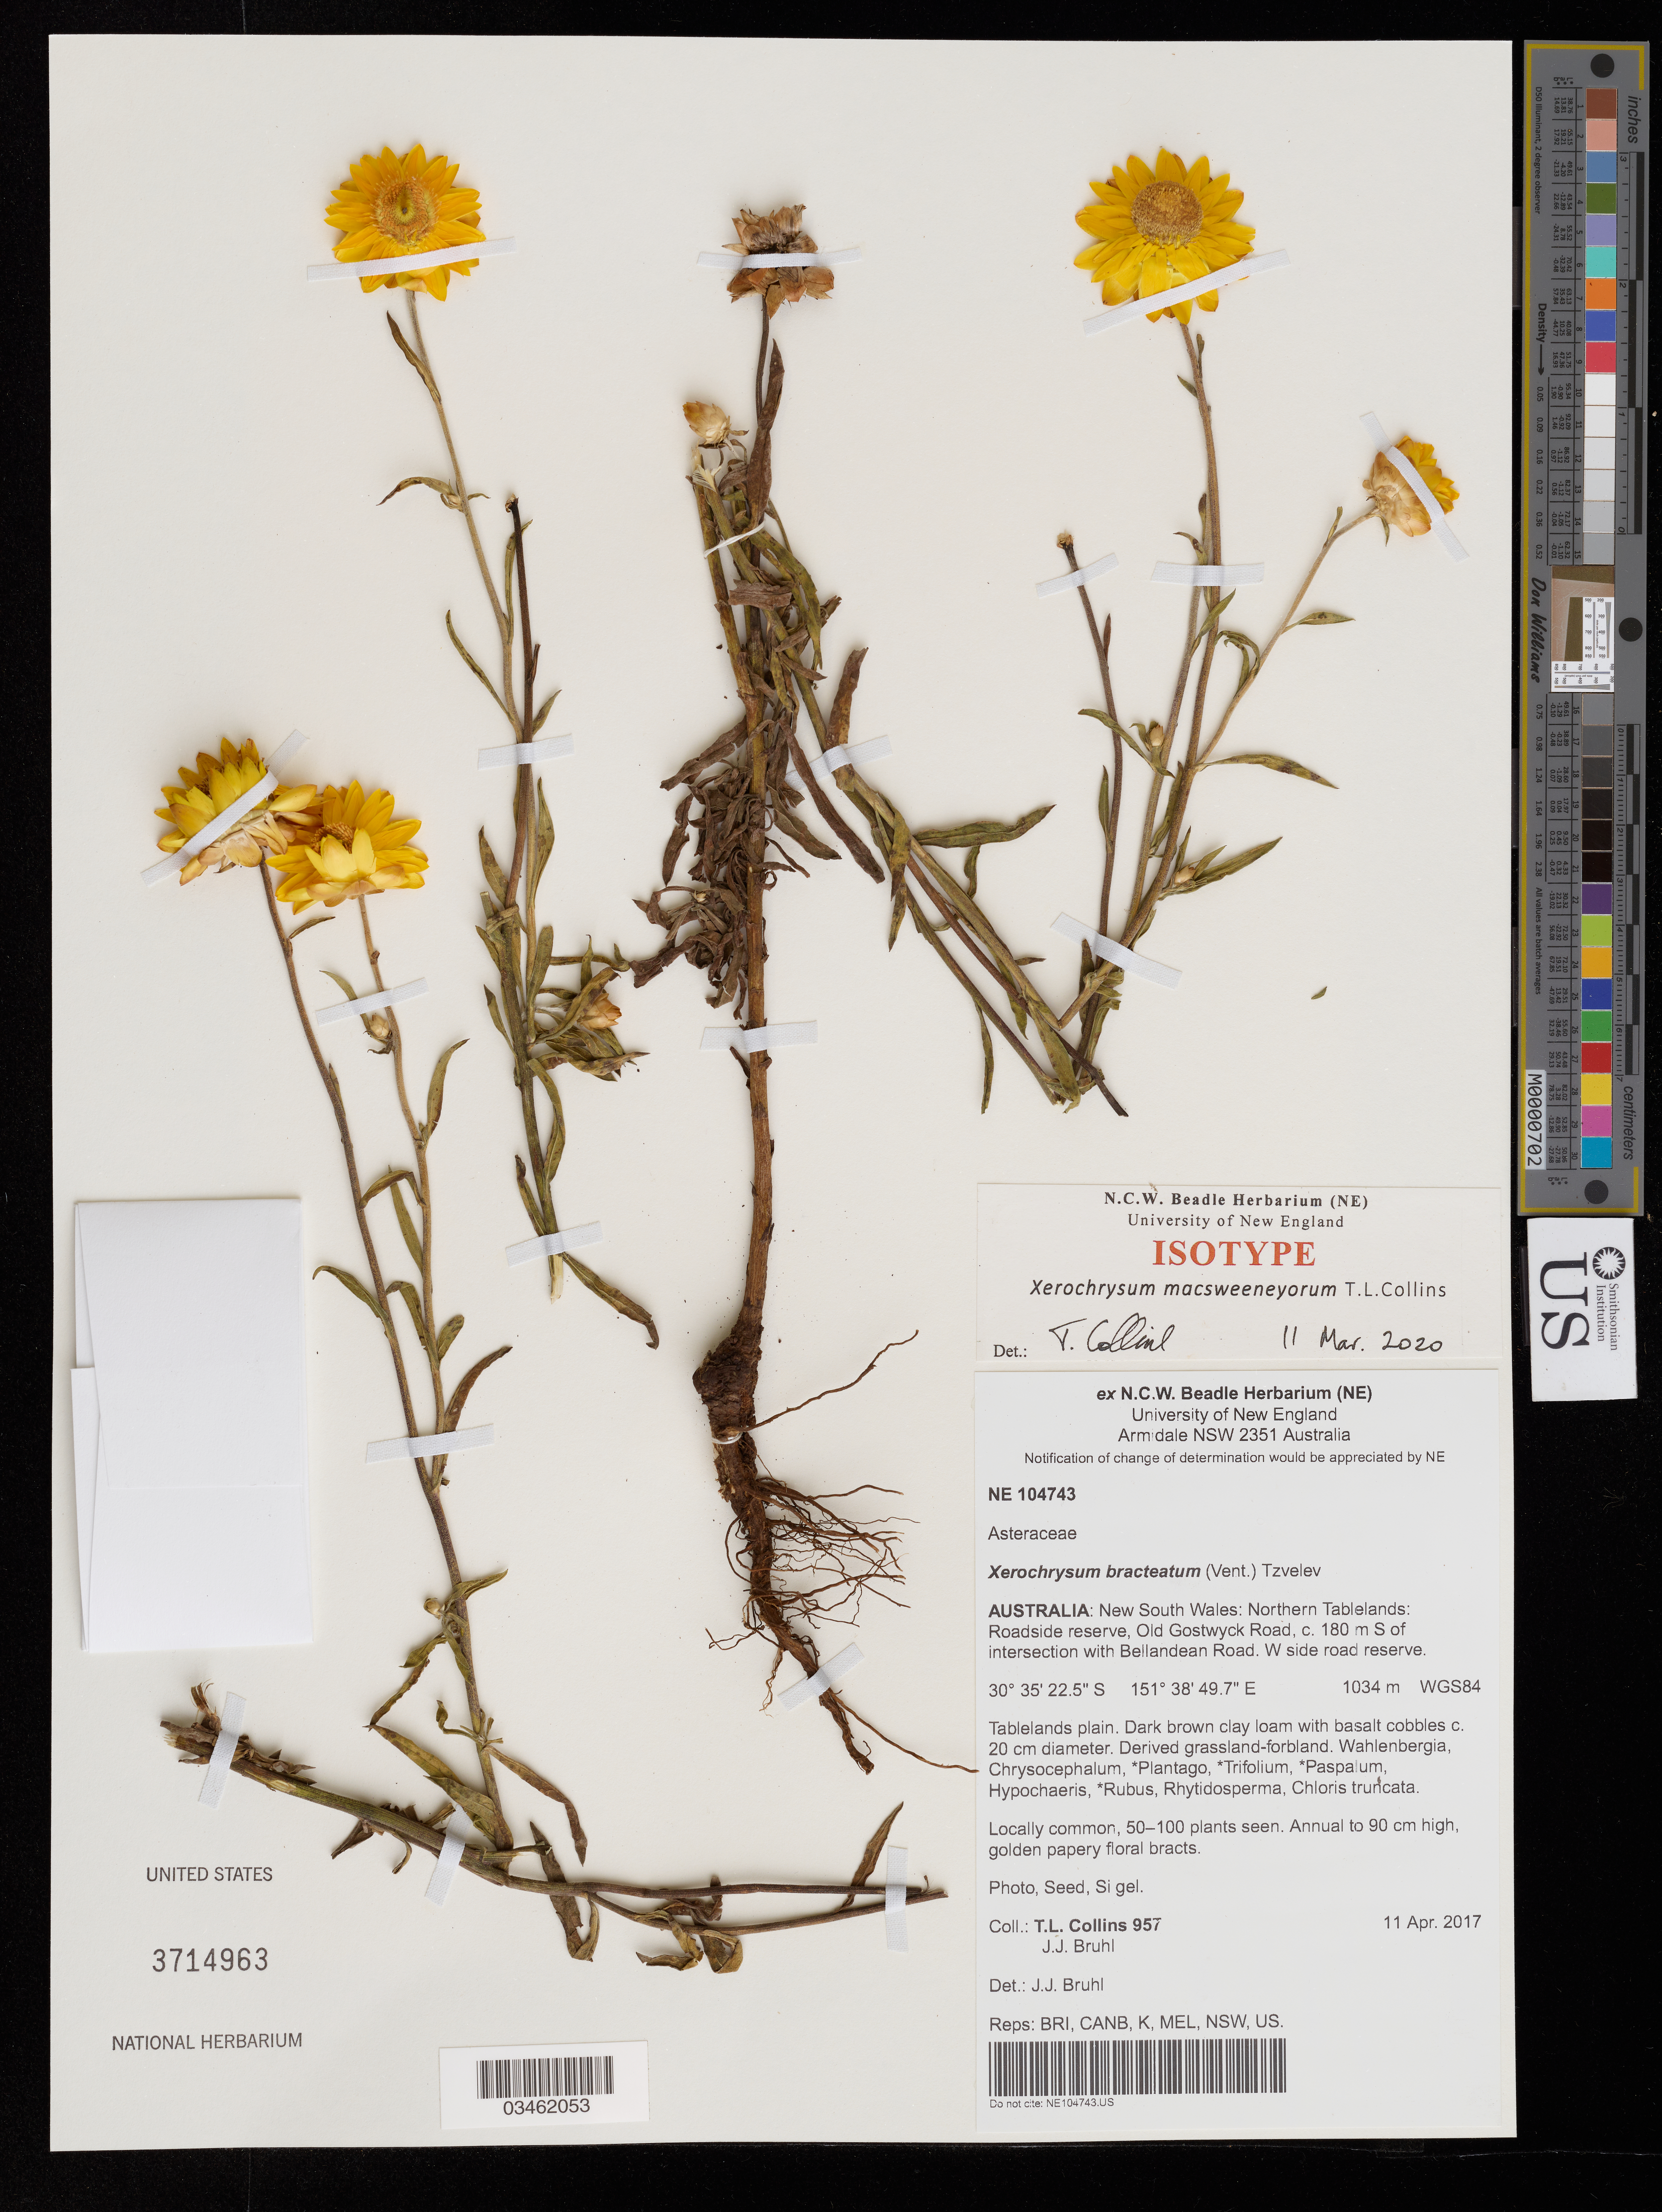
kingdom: Plantae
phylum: Tracheophyta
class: Magnoliopsida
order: Asterales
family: Asteraceae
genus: Xerochrysum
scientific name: Xerochrysum macsweeneyorum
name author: Collins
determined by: Collins, T. L.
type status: Isotype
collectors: T. Collins & J. Bruhl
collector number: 957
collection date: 2017-04-11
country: Australia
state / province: New South Wales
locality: Northern Tablelands: Roadside reserve, Old Gostwyck Road, c. 180 m S of intersection with Bellandean Road. W side road reserve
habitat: Locally common, 50-100 plants seen.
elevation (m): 1034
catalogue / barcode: US 3714963